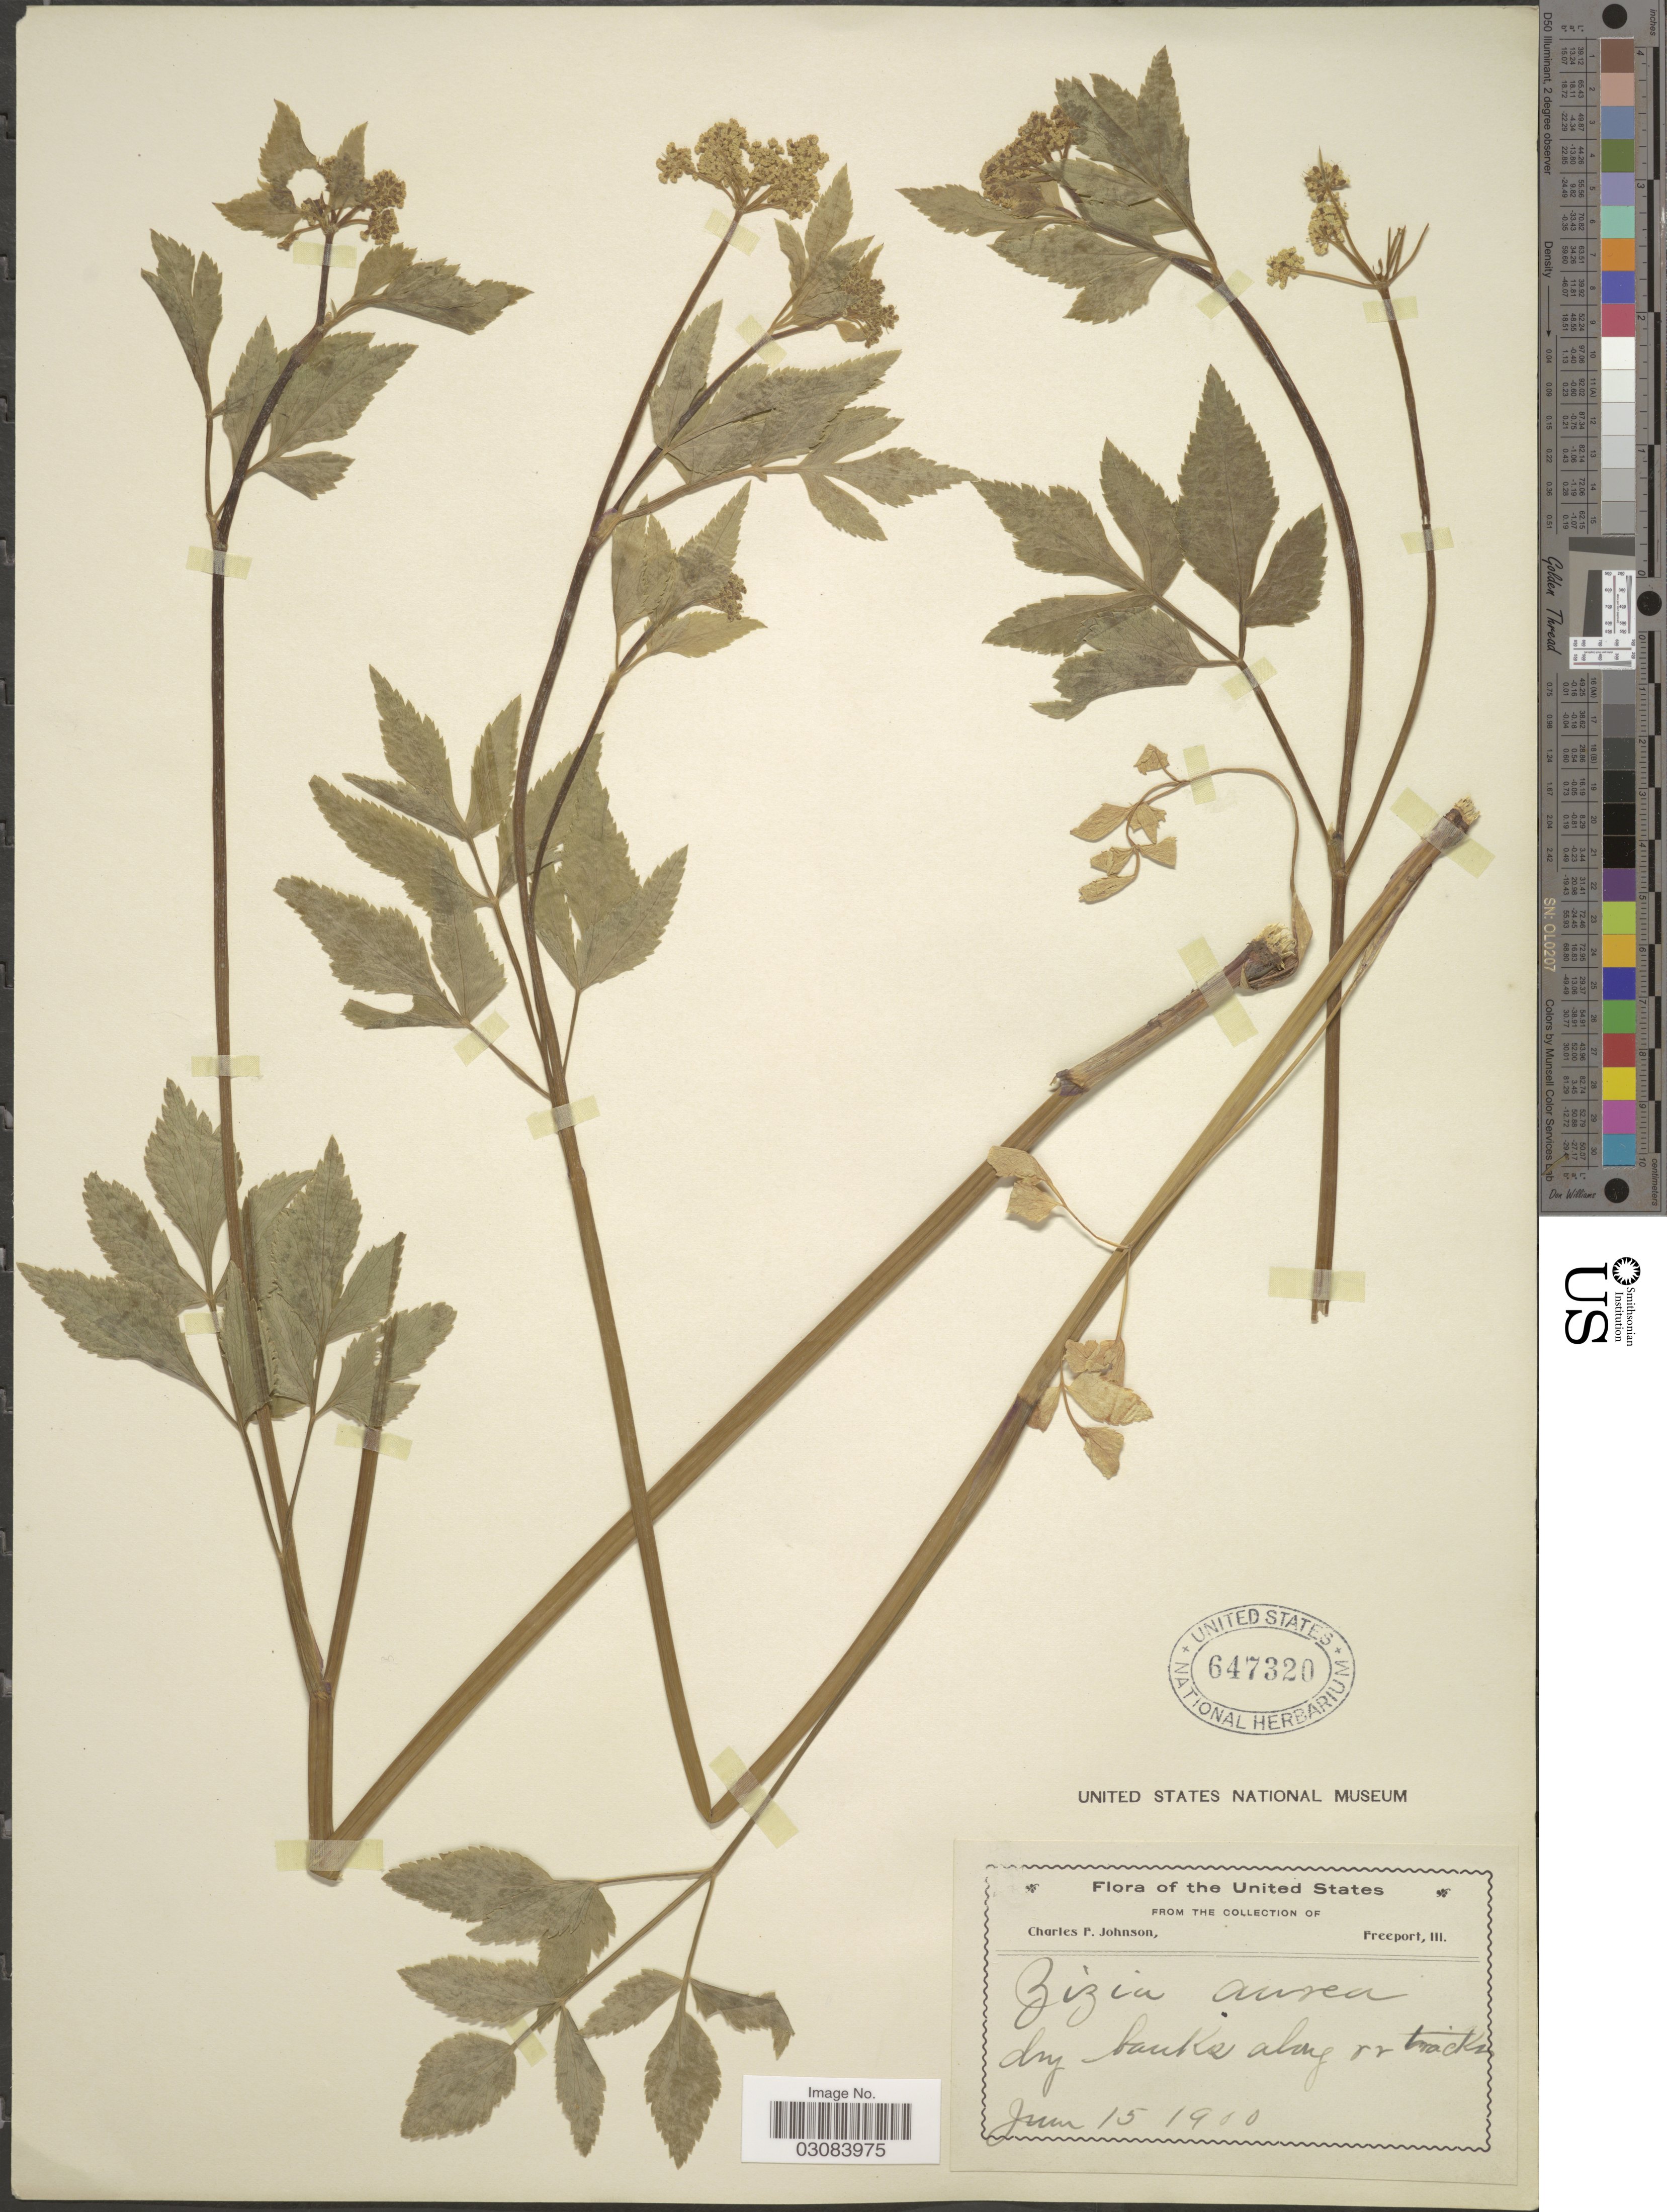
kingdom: Plantae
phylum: Tracheophyta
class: Magnoliopsida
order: Apiales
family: Apiaceae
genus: Zizia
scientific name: Zizia aurea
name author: (L.) Koch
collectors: C. F. Johnson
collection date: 1900-01-15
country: United States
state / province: Illinois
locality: Freeport. Dry banks along rr tracks.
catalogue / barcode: US 647320